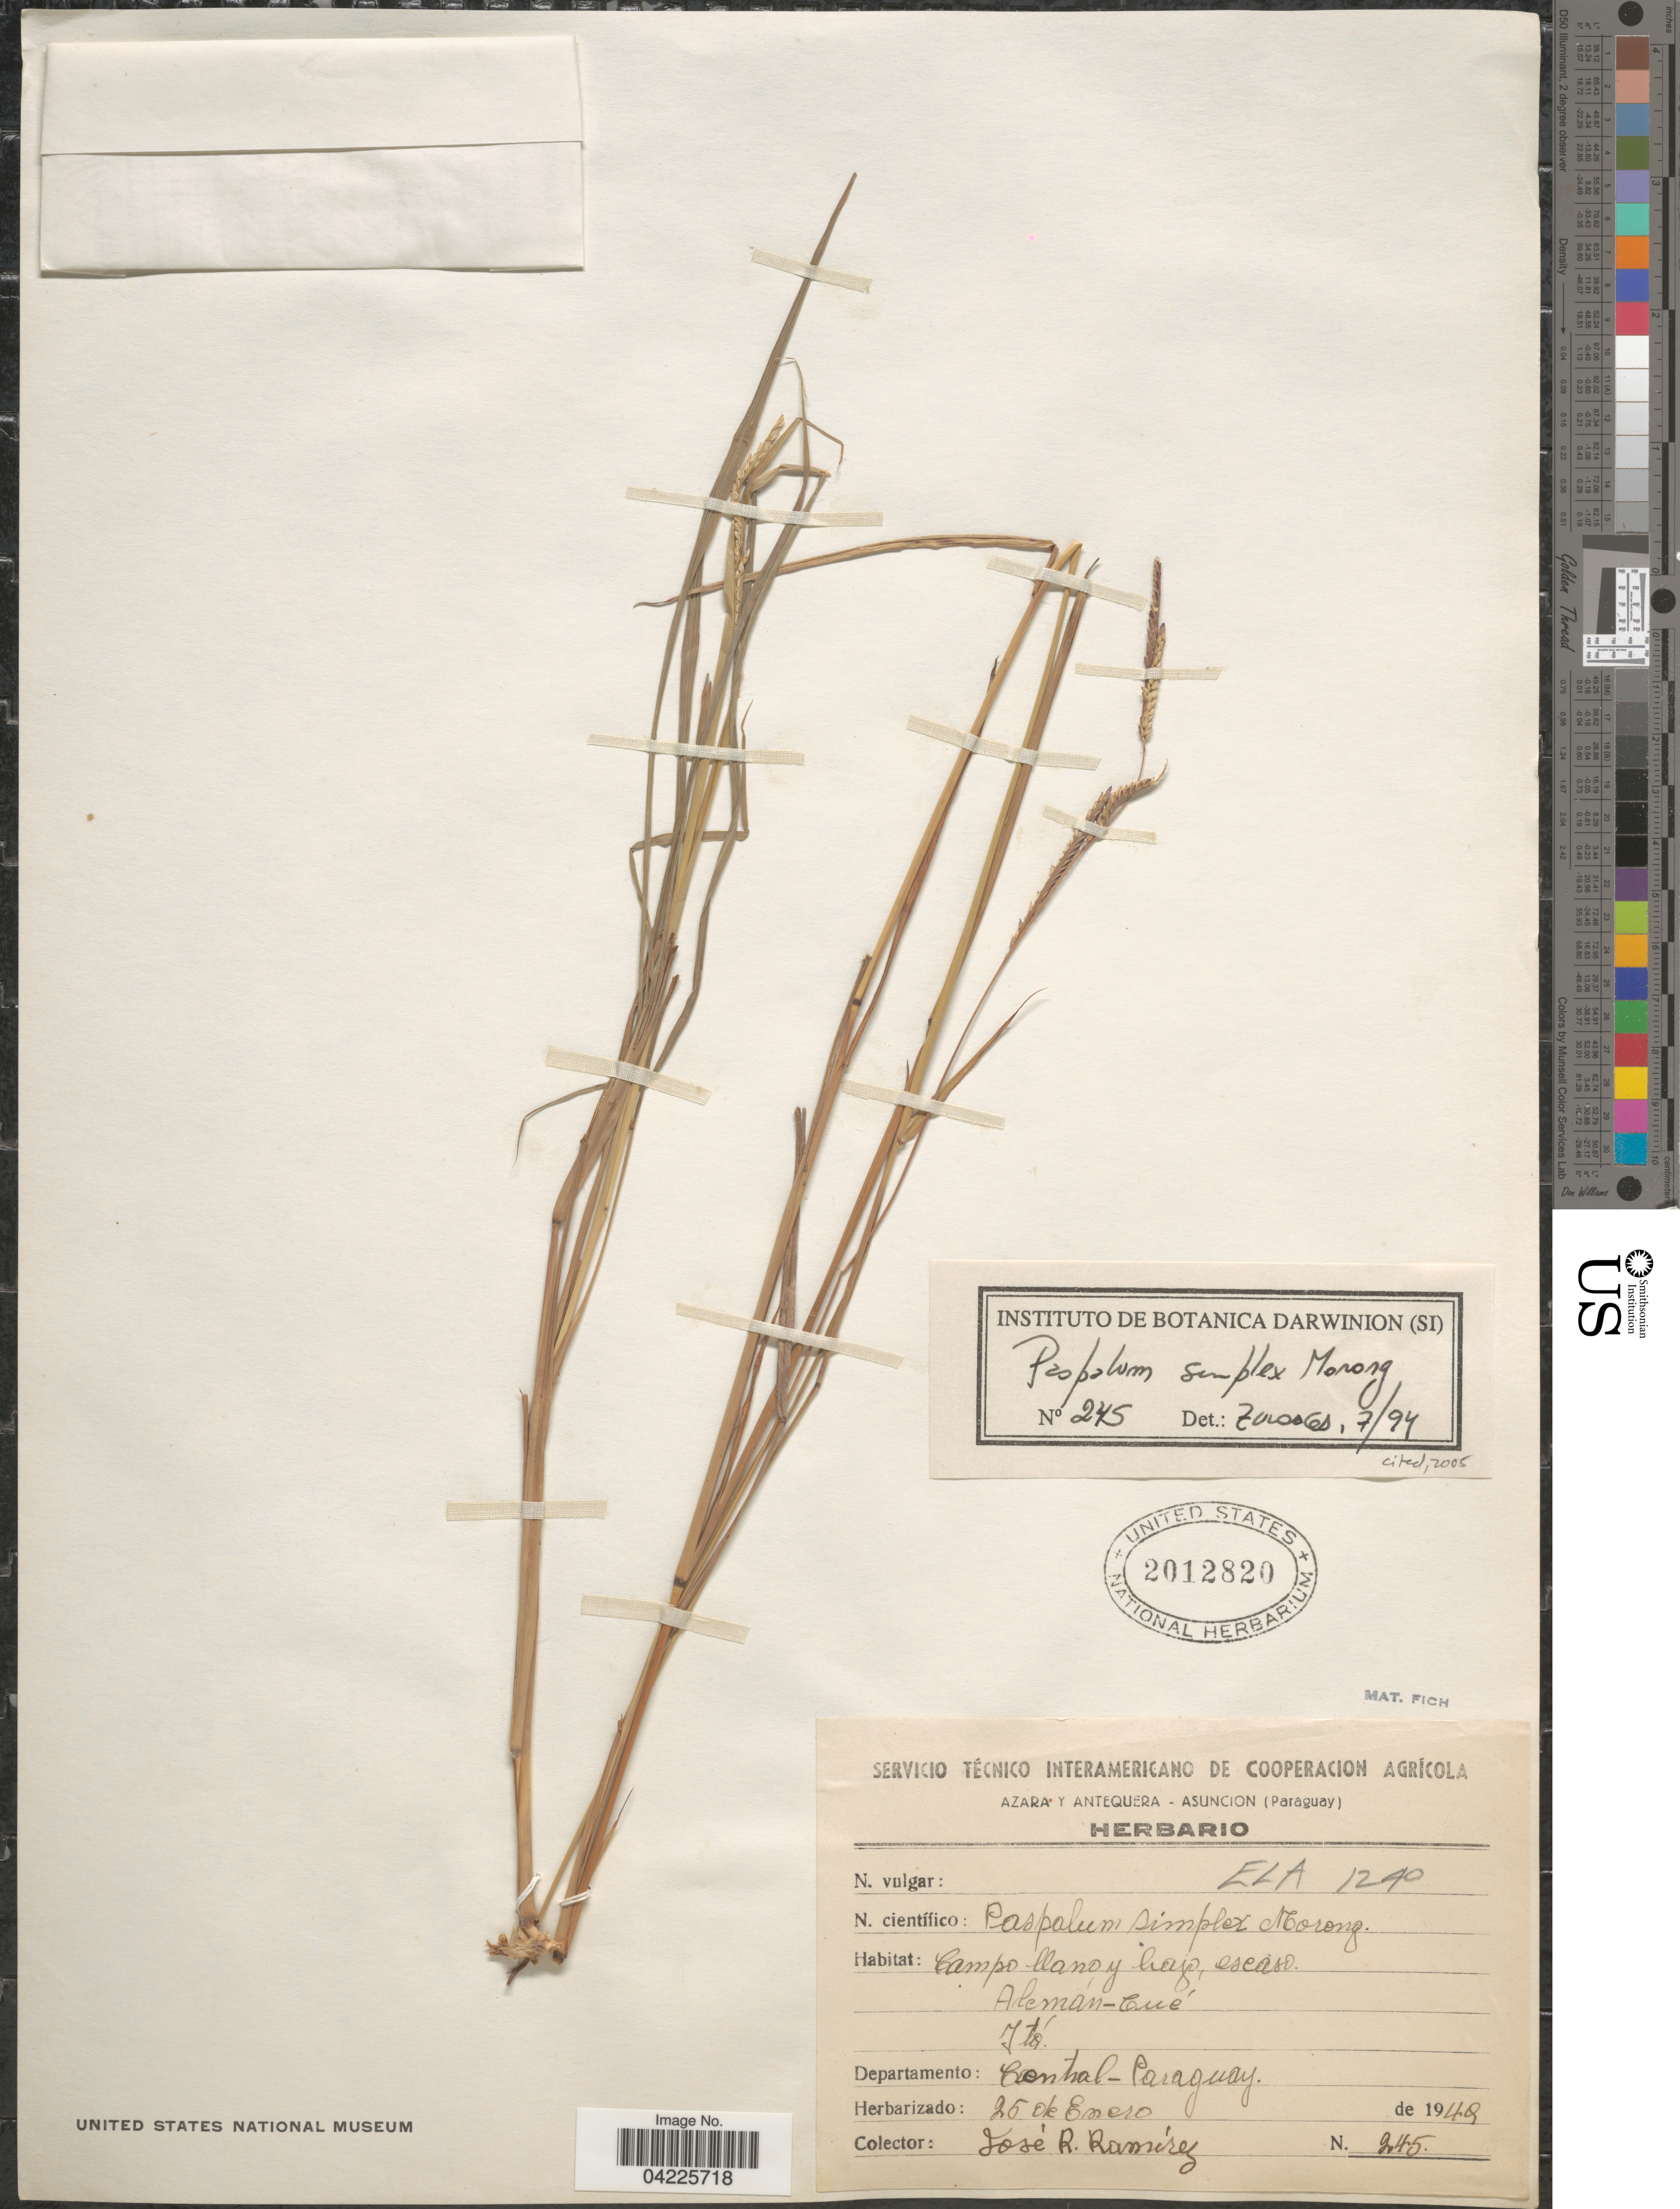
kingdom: Plantae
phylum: Tracheophyta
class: Liliopsida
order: Poales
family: Poaceae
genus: Paspalum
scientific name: Paspalum simplex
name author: Morong in Morong & Britton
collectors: J. Ramírez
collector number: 245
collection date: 1949-01-25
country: Paraguay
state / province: Central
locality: Campo llano y bajo, escaso. Alemán-Cué. Itó. Departamento: Central.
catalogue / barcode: US 2012820